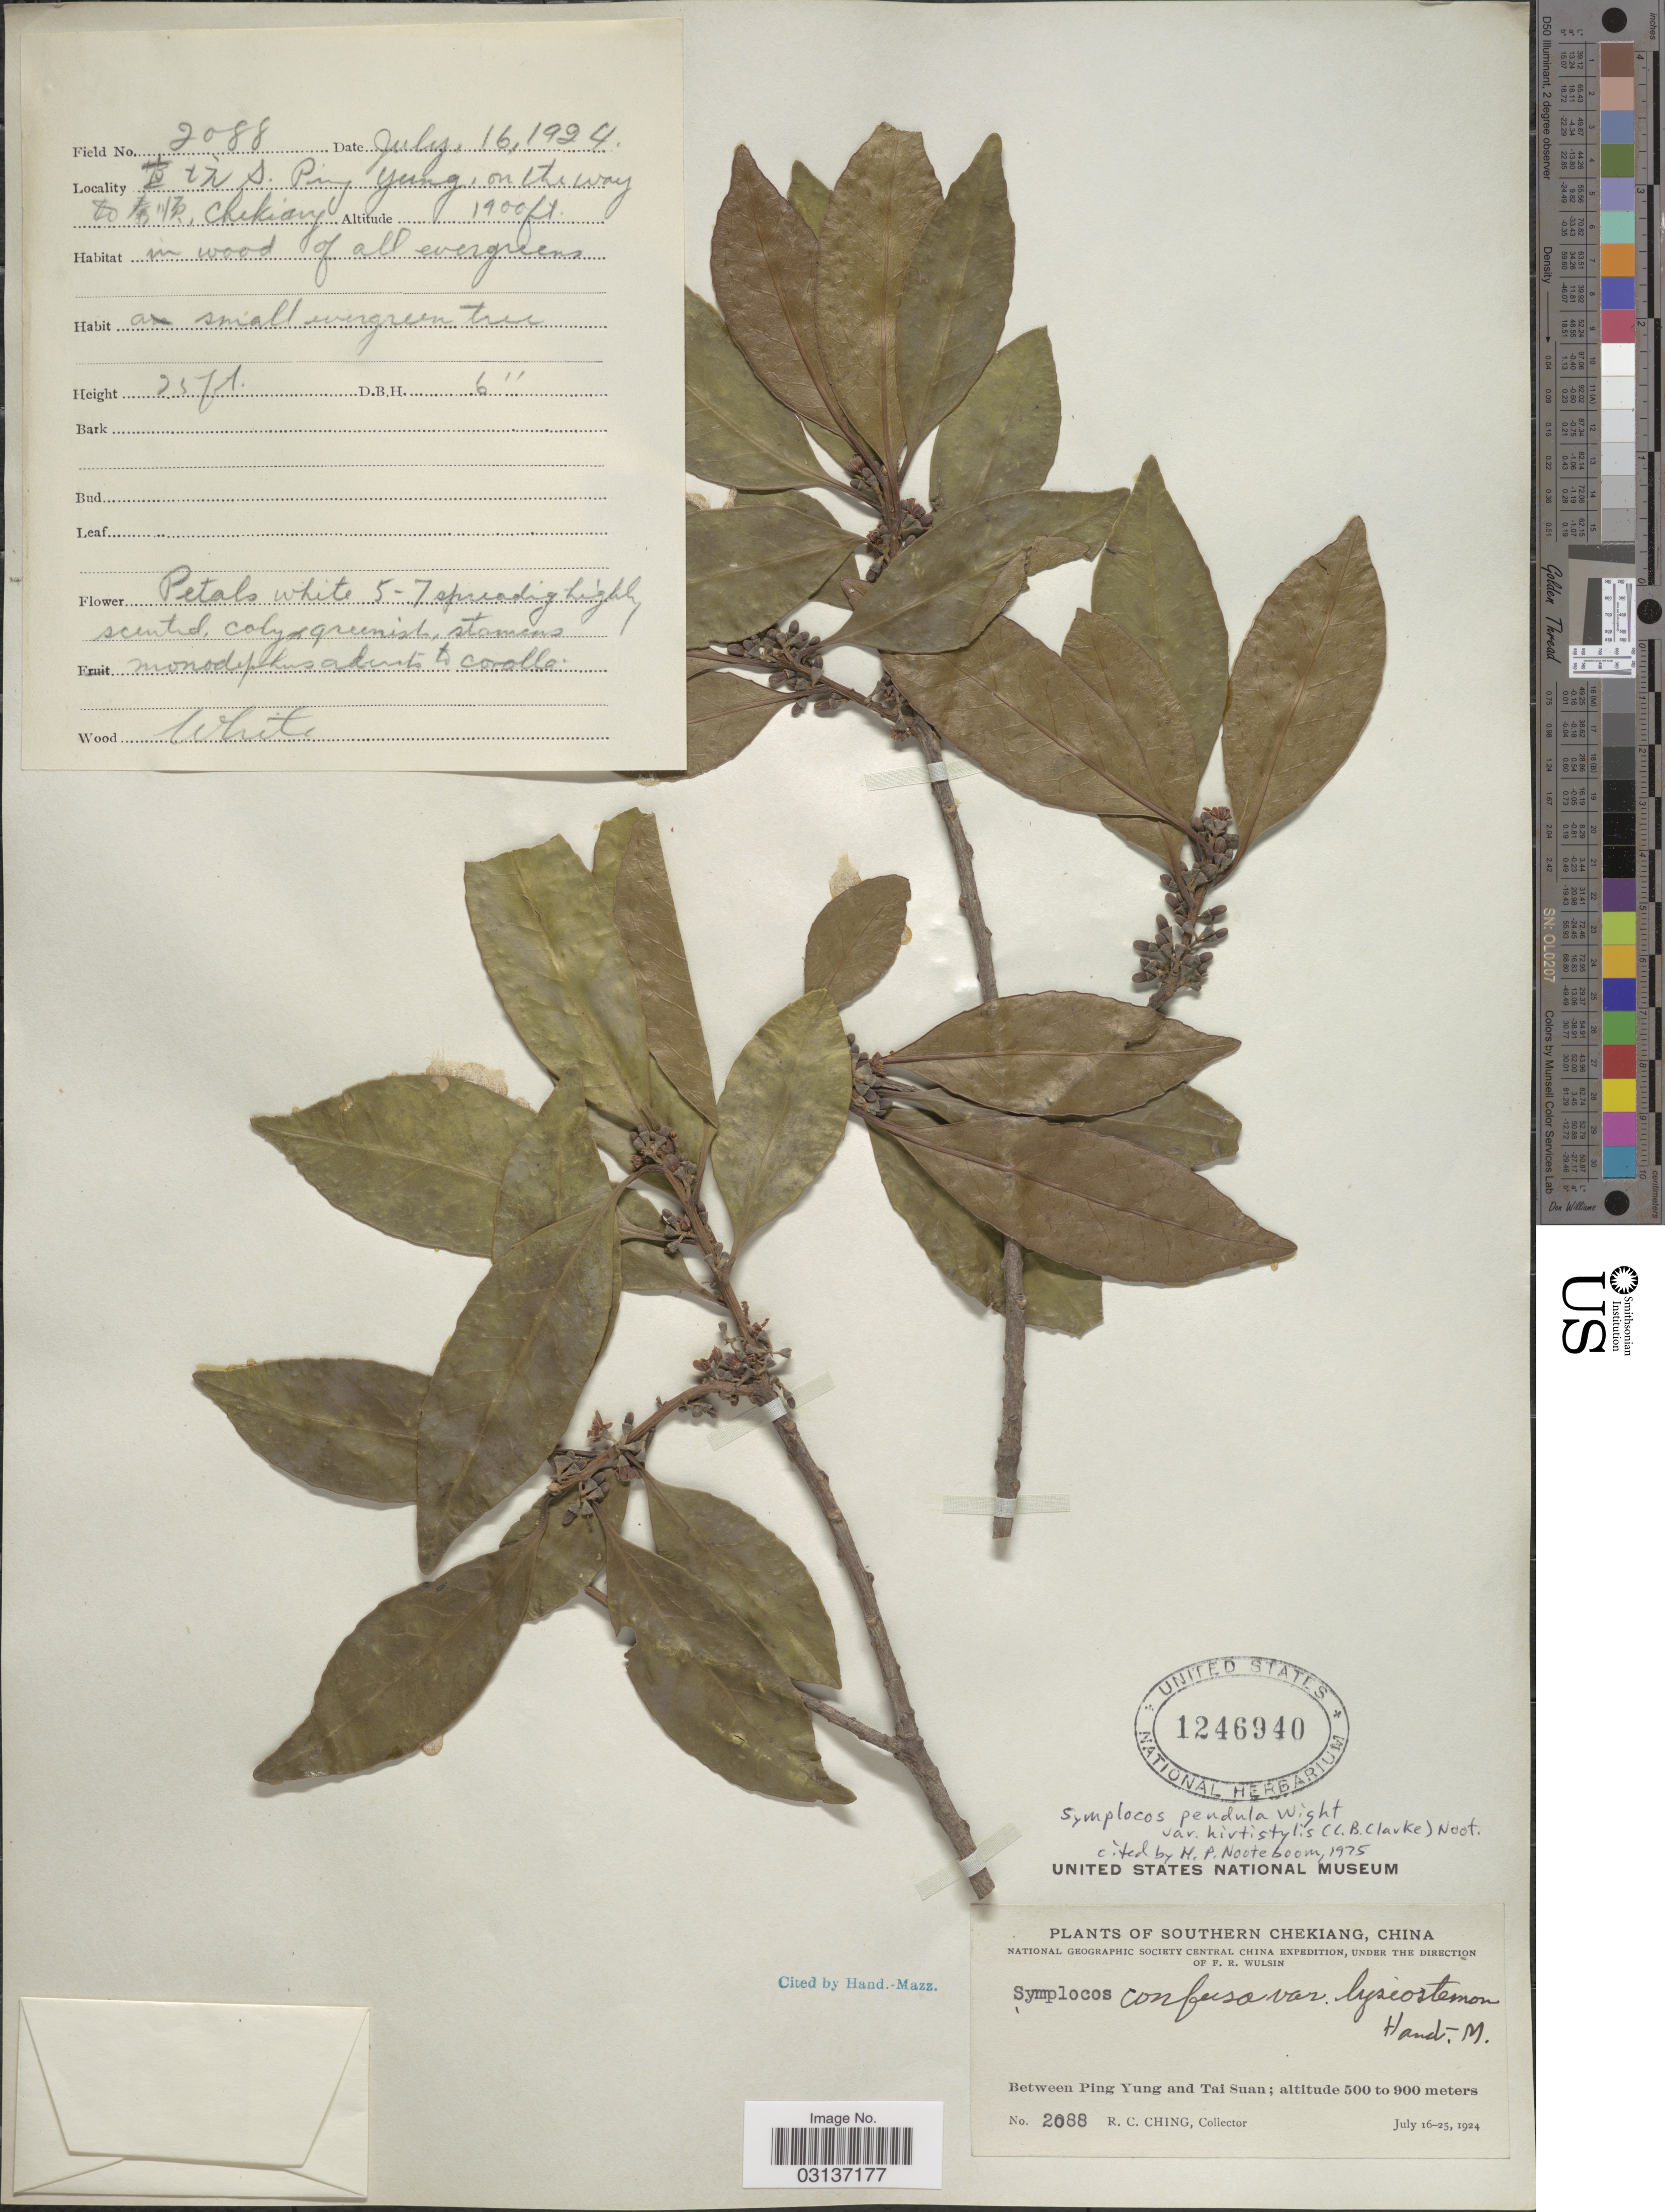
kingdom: Plantae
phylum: Tracheophyta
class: Magnoliopsida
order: Ericales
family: Symplocaceae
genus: Cordyloblaste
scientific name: Cordyloblaste pendula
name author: (Wight) Alston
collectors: R. C. Ching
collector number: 2088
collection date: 1924-07-16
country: China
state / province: Zhejiang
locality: Southern Chekiang. Between Ping Yung and Tai Suan.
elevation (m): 579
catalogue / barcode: US 1246940